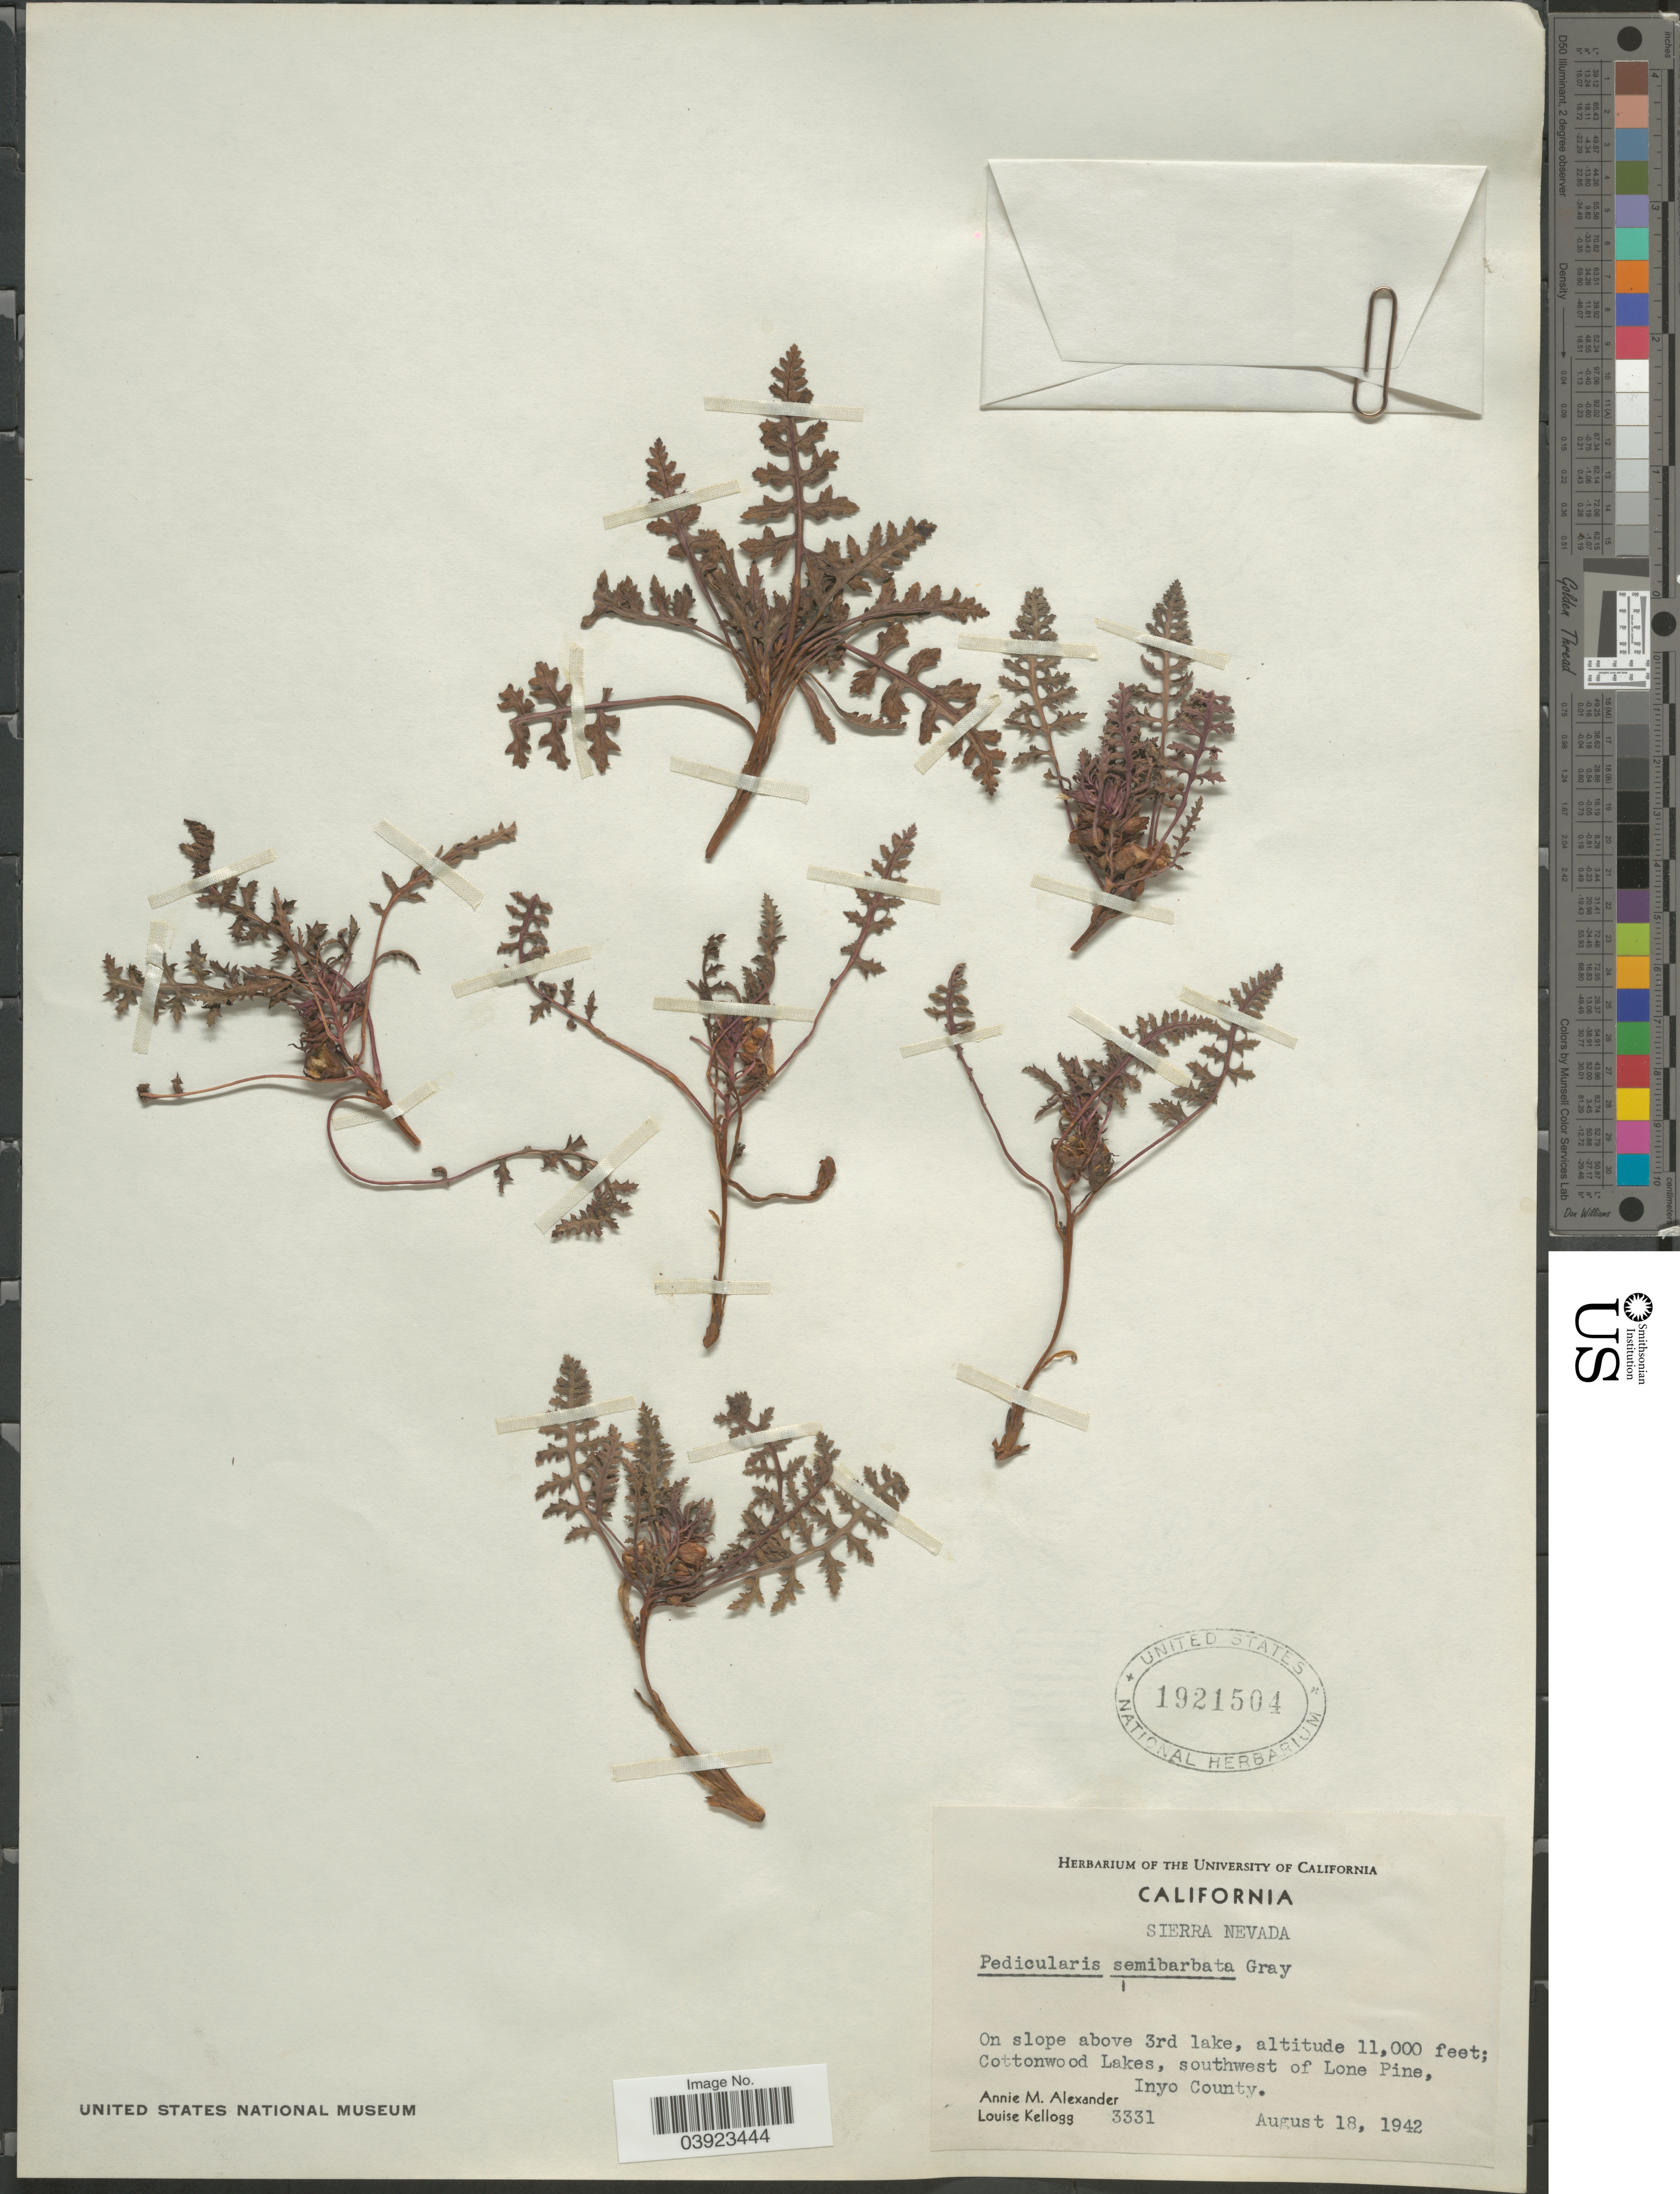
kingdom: Plantae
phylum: Tracheophyta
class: Magnoliopsida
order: Lamiales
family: Orobanchaceae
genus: Pedicularis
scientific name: Pedicularis semibarbata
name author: A. Gray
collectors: A. M. Alexander & L. Kellogg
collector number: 3331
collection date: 1942-08-18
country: United States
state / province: California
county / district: Inyo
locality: Sierra Nevada. On slope above 3rd lake, Cottonwood Lakes, southwest of Lone Pine, Inyo County.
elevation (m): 3353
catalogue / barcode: US 1921504